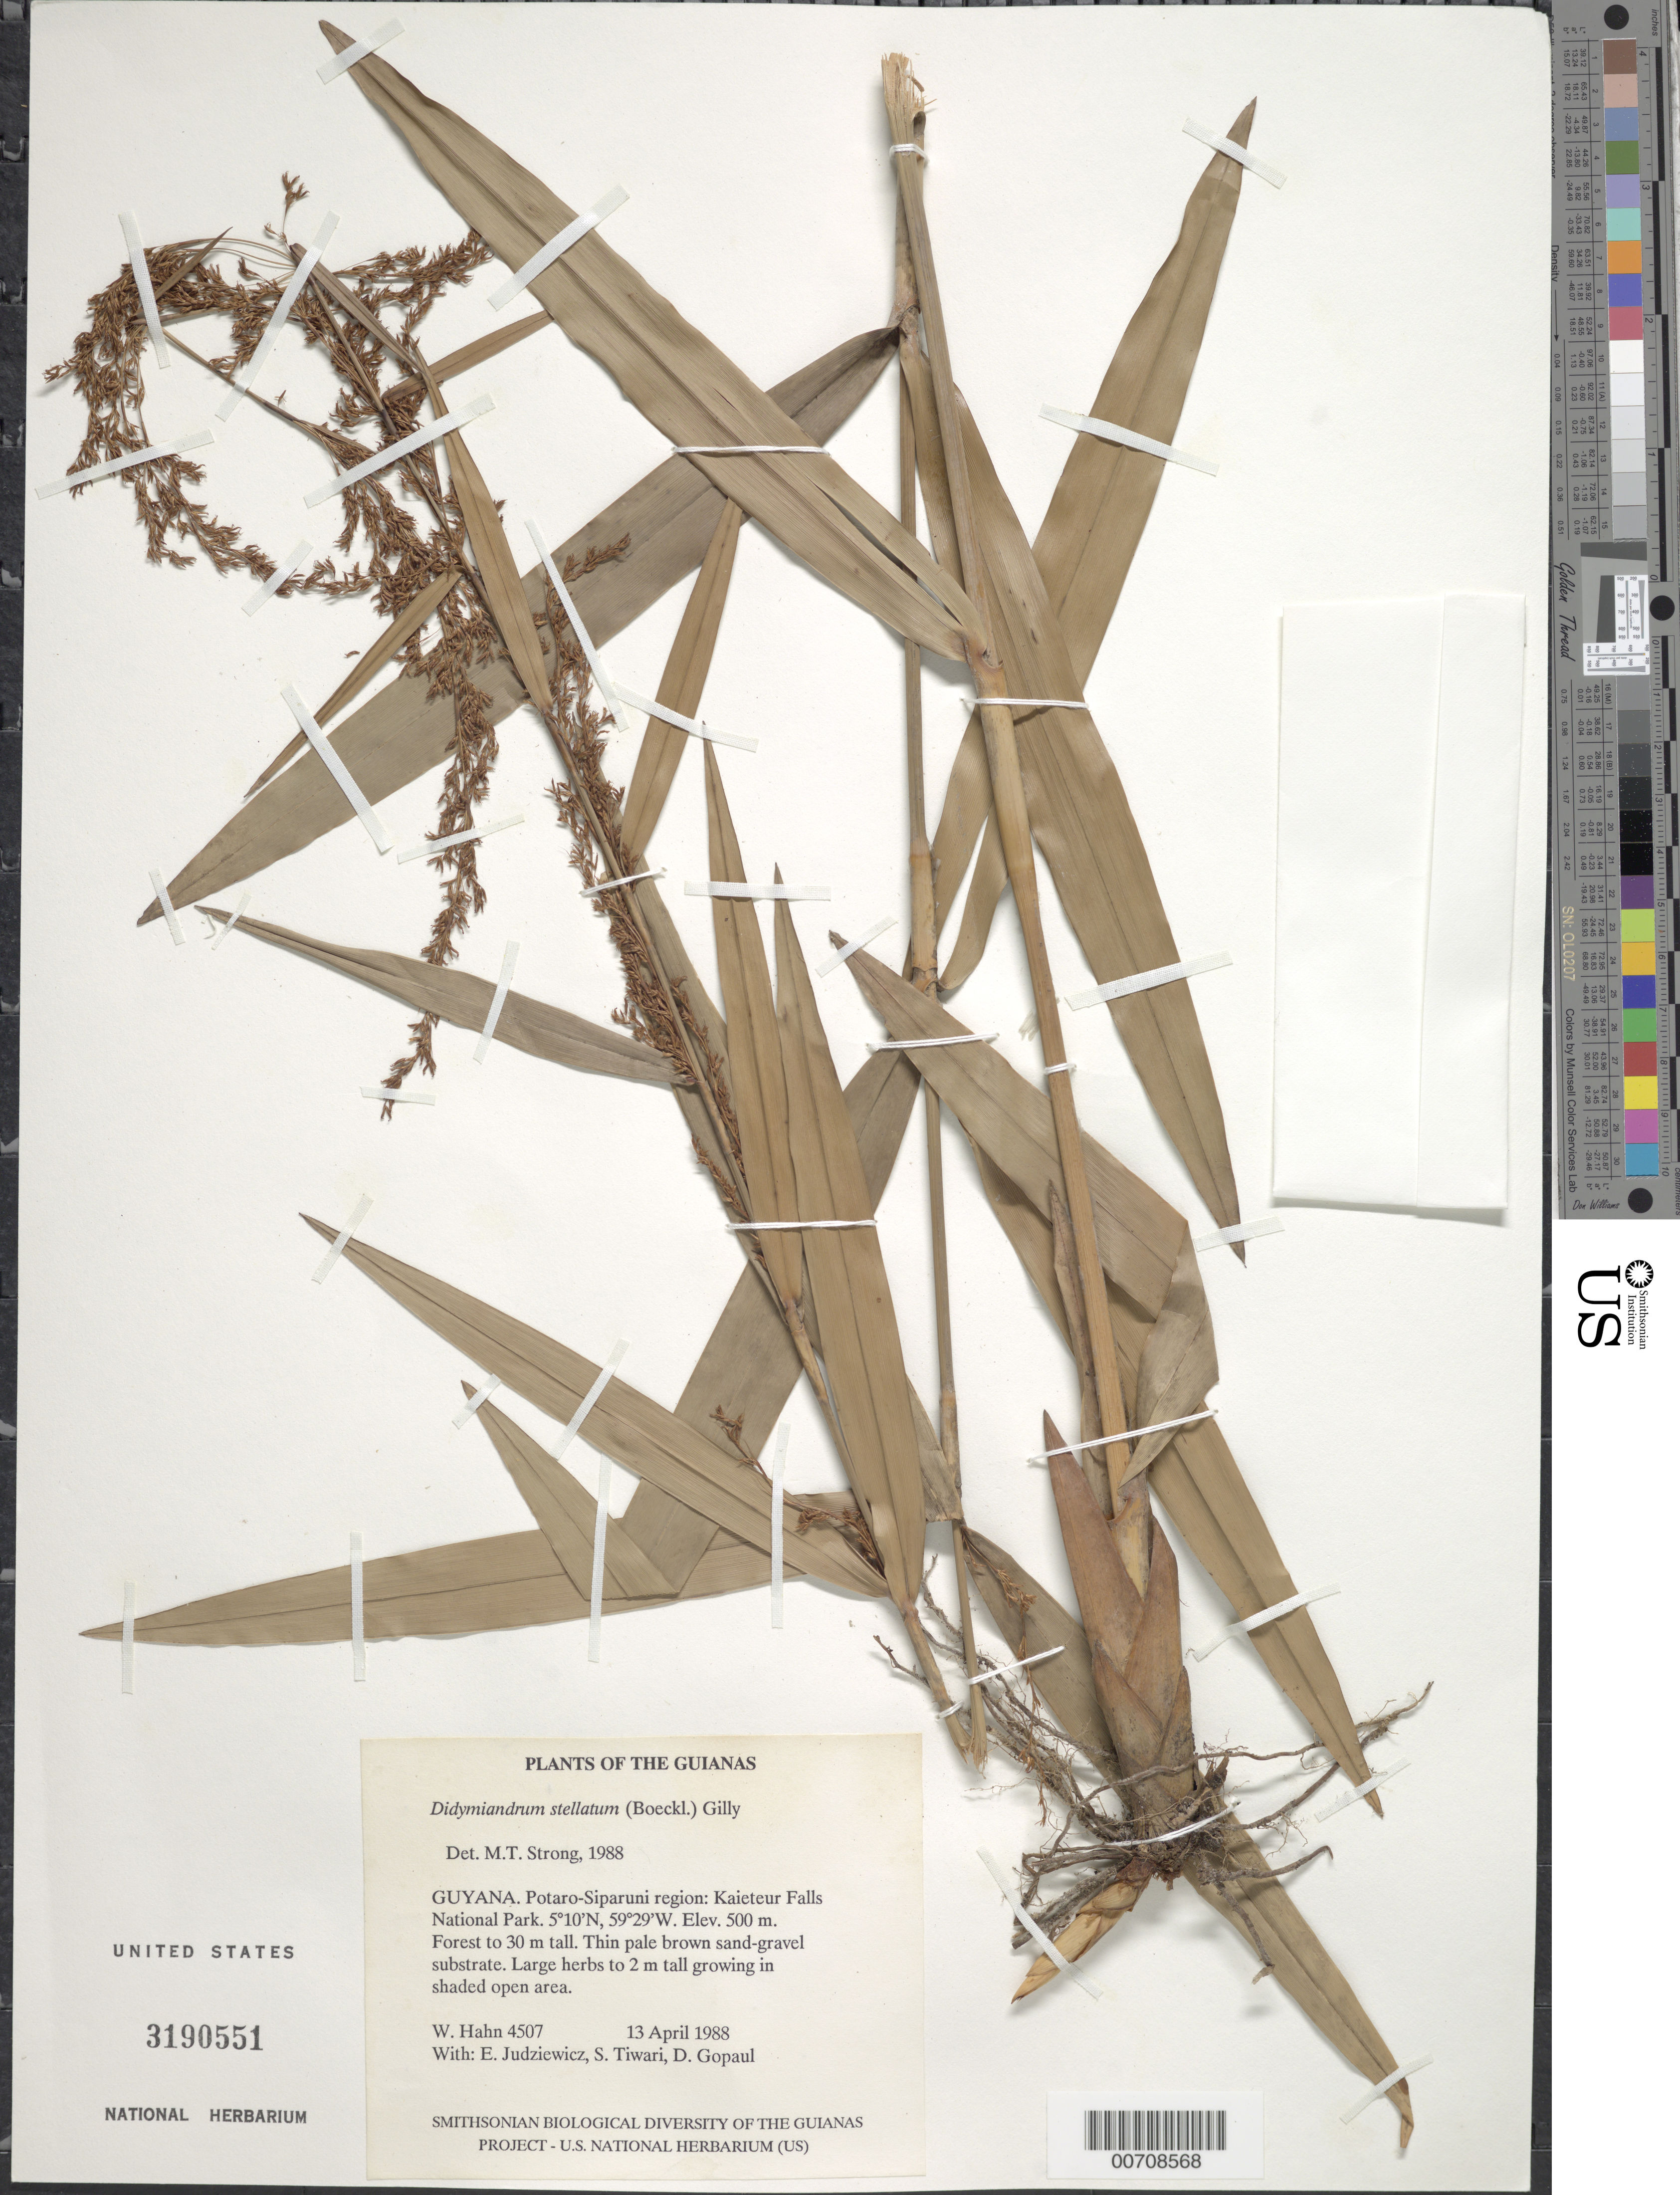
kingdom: Plantae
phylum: Tracheophyta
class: Liliopsida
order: Poales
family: Cyperaceae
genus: Didymiandrum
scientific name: Didymiandrum stellatum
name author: (Boeckeler) Gilly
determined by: Strong, M. T., (US), Smithsonian Institution - National Museum of Natural History (UNITED STATES)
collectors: W. Hahn, E. J. Judziewicz, S. Tiwari & D. Gopaul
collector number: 4507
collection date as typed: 13 April 1988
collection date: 1988-04-13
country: Guyana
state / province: Potaro-Siparuni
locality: Kaieteur Falls National Park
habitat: Forest to 30 m tall. Thin pale brown sand-gravel substrate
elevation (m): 500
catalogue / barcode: US 3190551